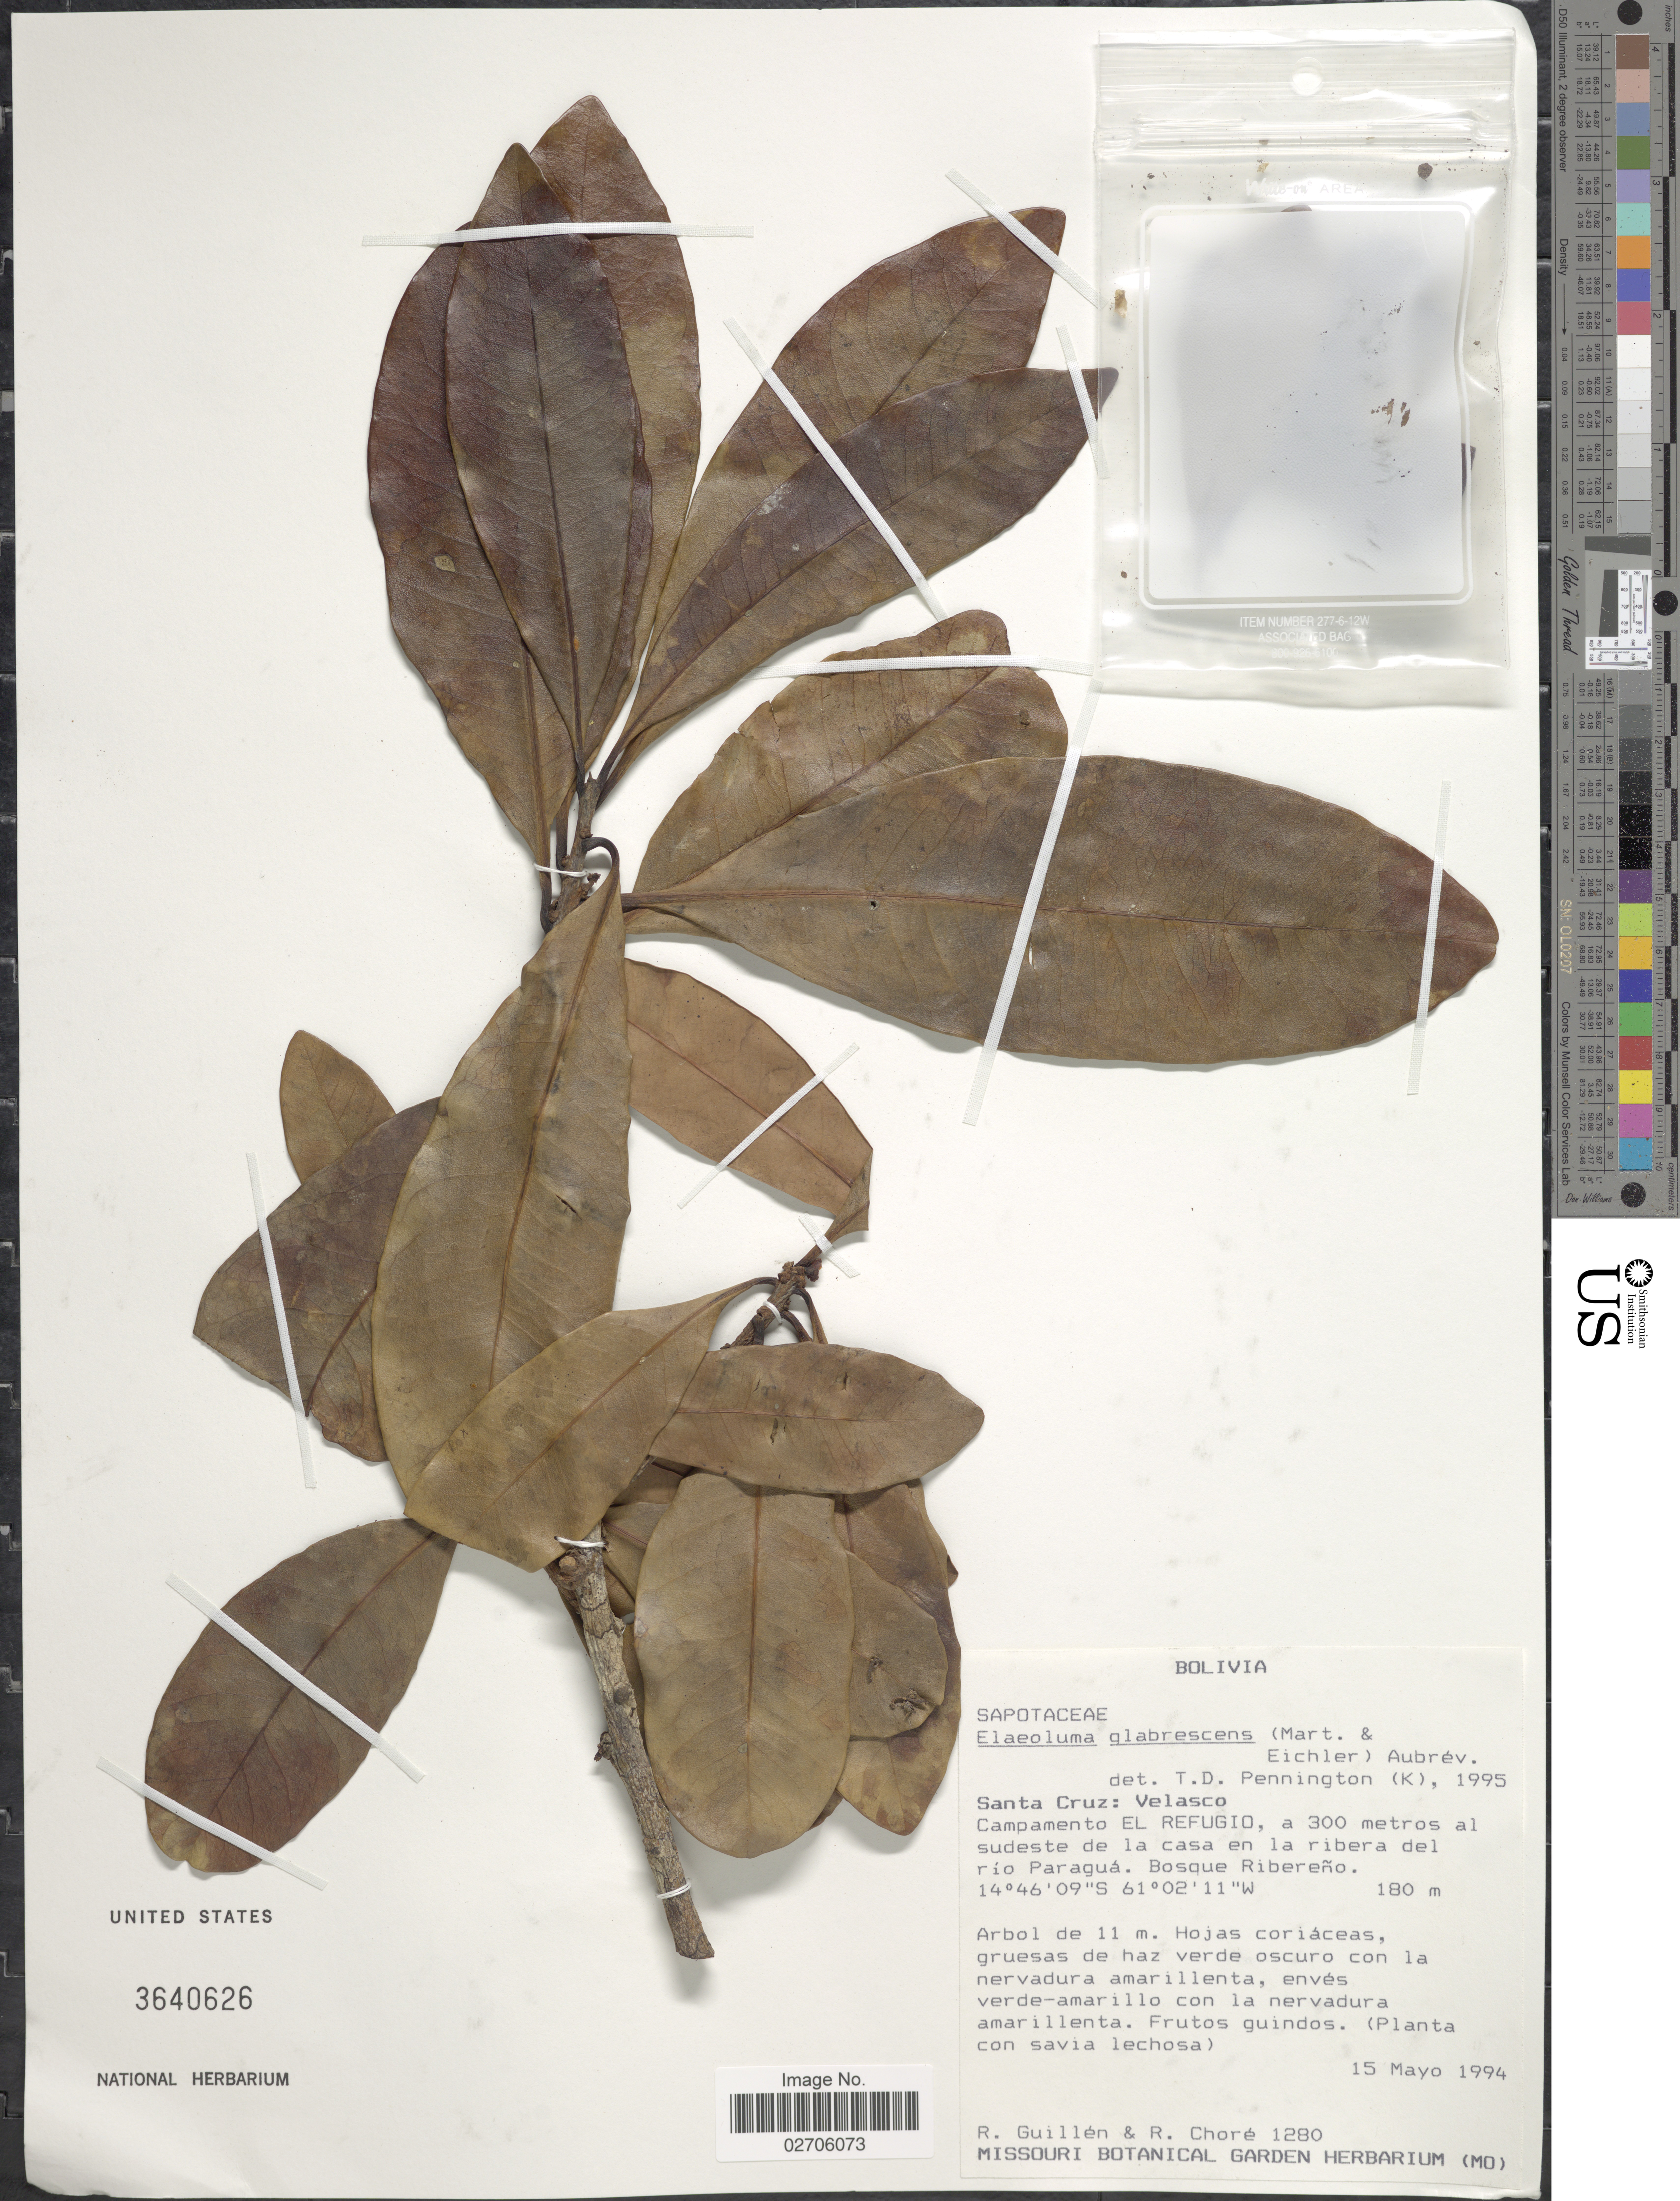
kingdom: Plantae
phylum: Tracheophyta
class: Magnoliopsida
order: Ericales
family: Sapotaceae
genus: Elaeoluma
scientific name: Elaeoluma glabrescens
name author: (Mart. & Eichler) Aubrév.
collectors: R. Guillen & R. Choré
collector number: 1280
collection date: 1994-05-15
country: Bolivia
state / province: Santa Cruz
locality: Velasco. Campamento El Refugio, a 300 metros a; sudeste de la casa en la ribera del rio Paragua. Bosque Ribereno.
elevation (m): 180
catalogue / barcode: US 3640626